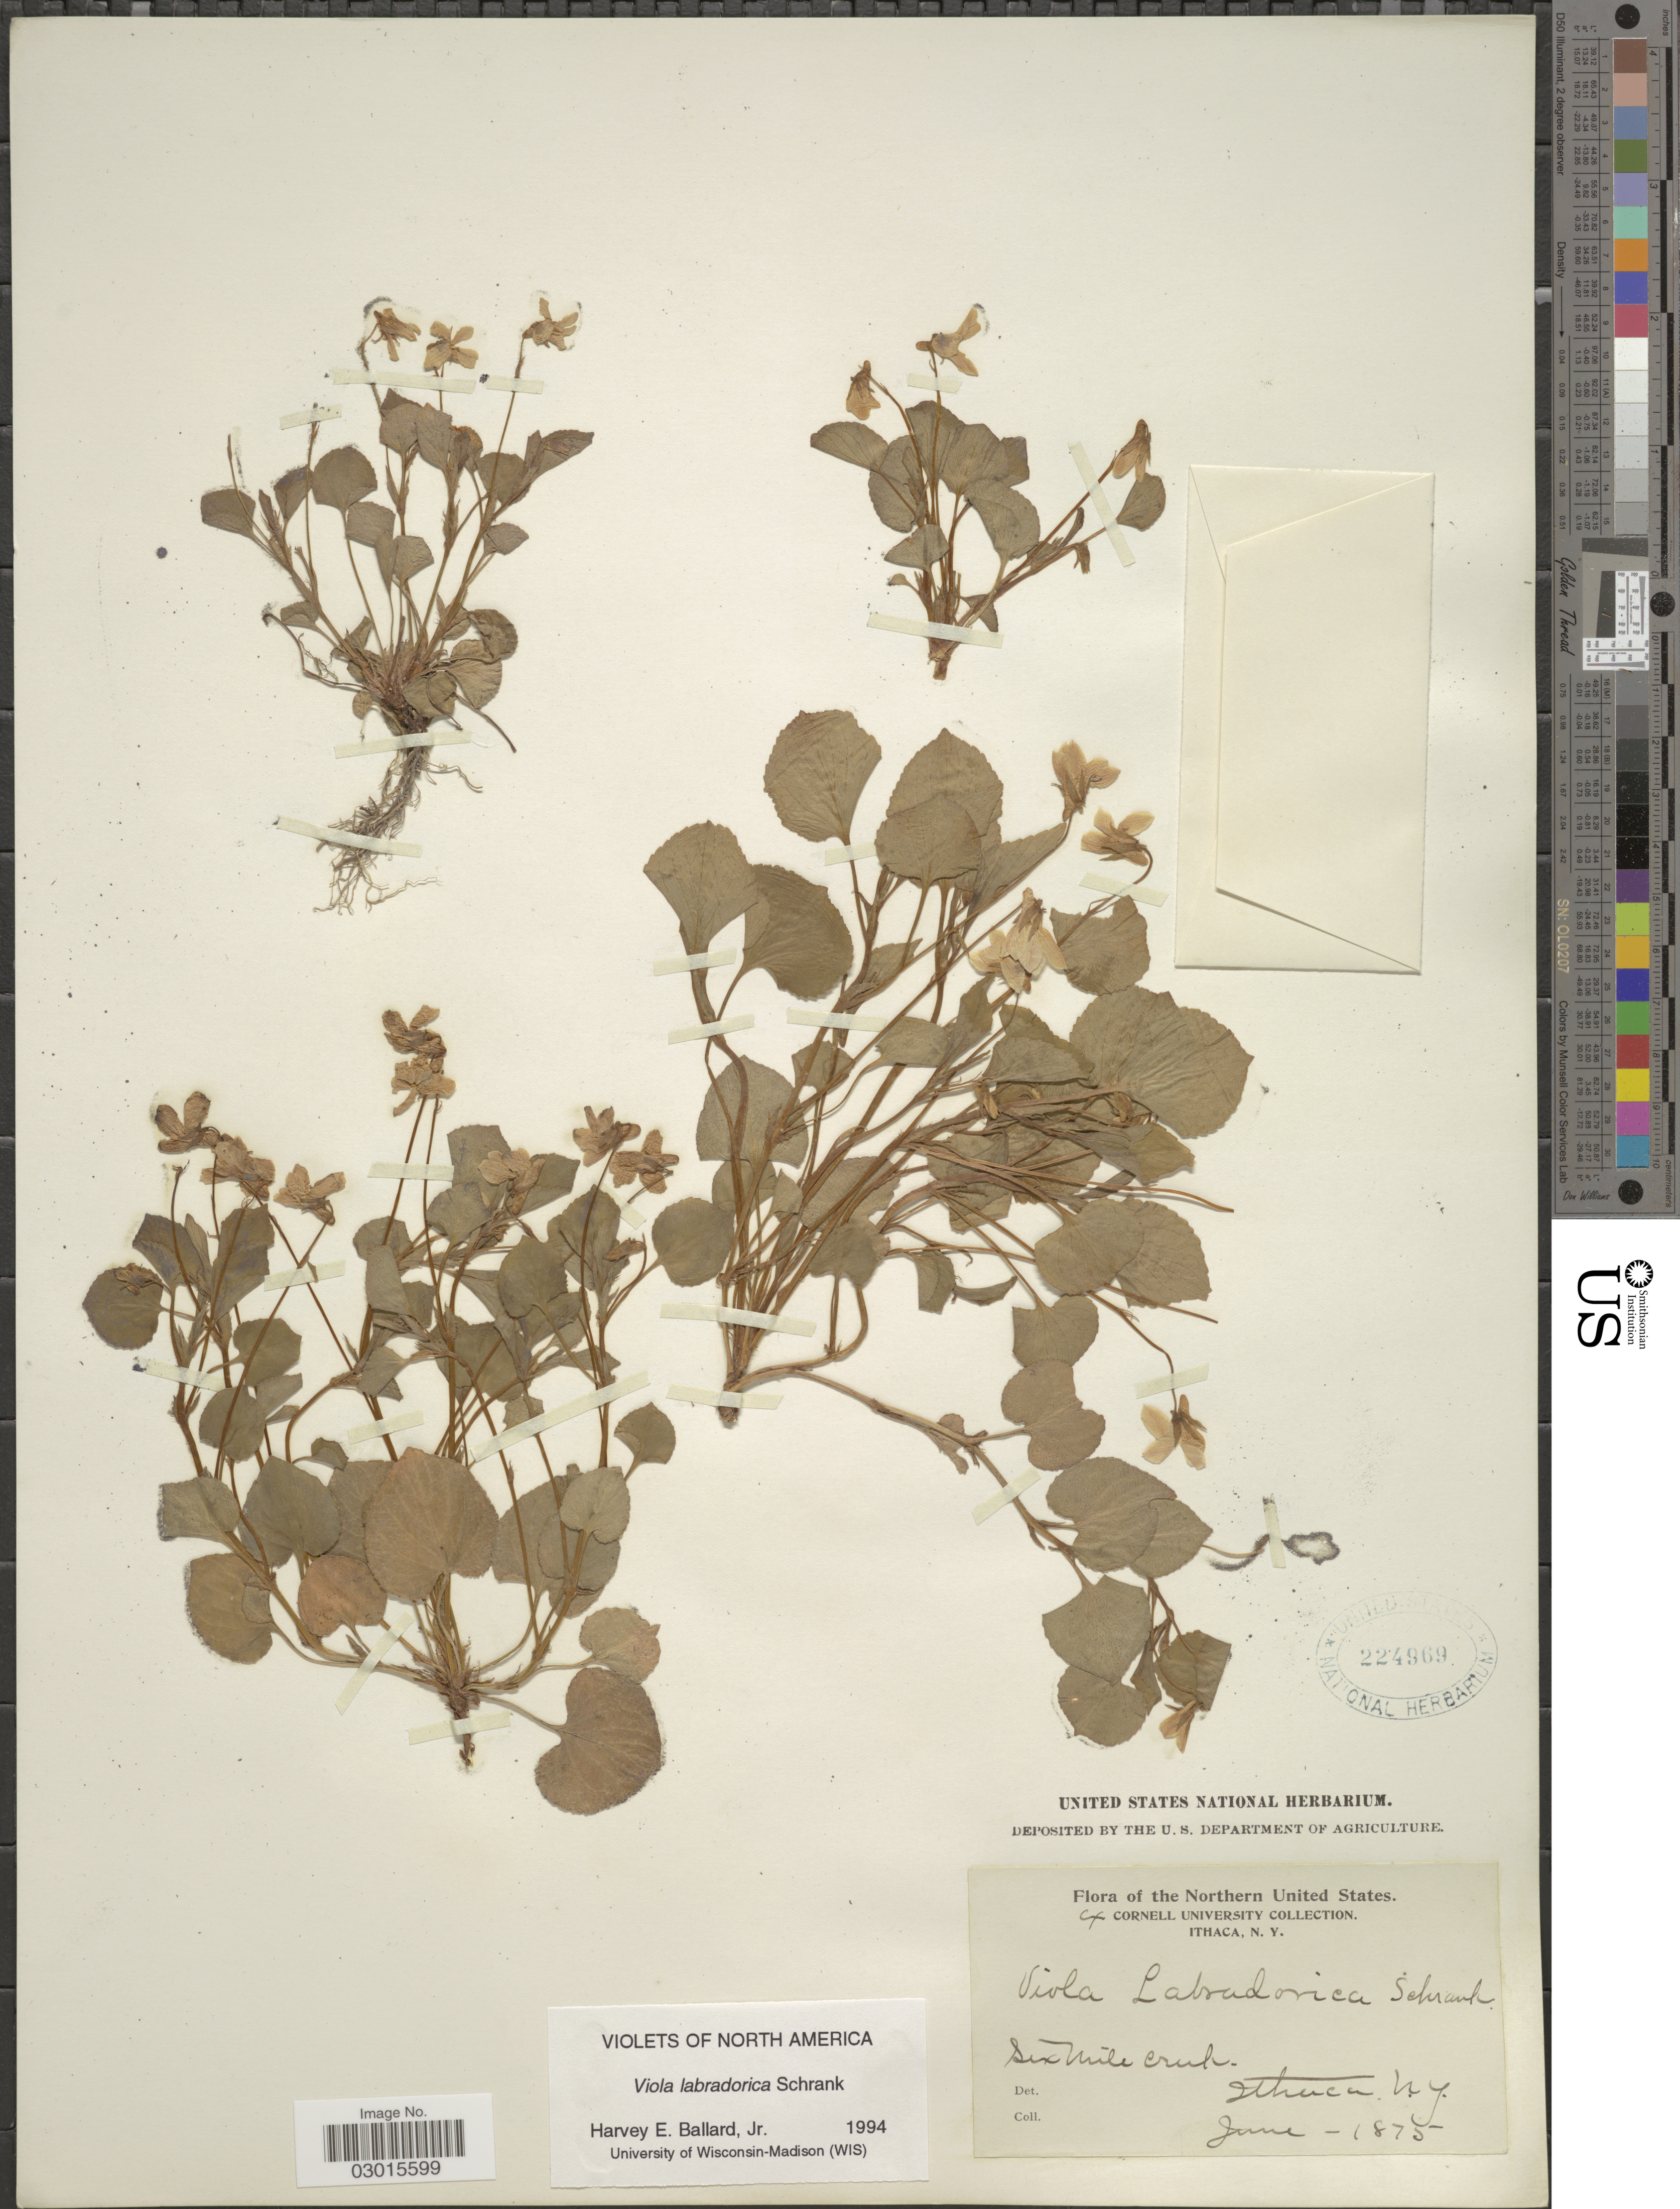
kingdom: Plantae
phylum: Tracheophyta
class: Magnoliopsida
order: Malpighiales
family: Violaceae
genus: Viola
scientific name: Viola labradorica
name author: Schrank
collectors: Cornell University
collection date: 1875-06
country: United States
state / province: New York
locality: Northern United States. Six Mile Creek. Ithaca. N. Y.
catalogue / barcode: US 224969